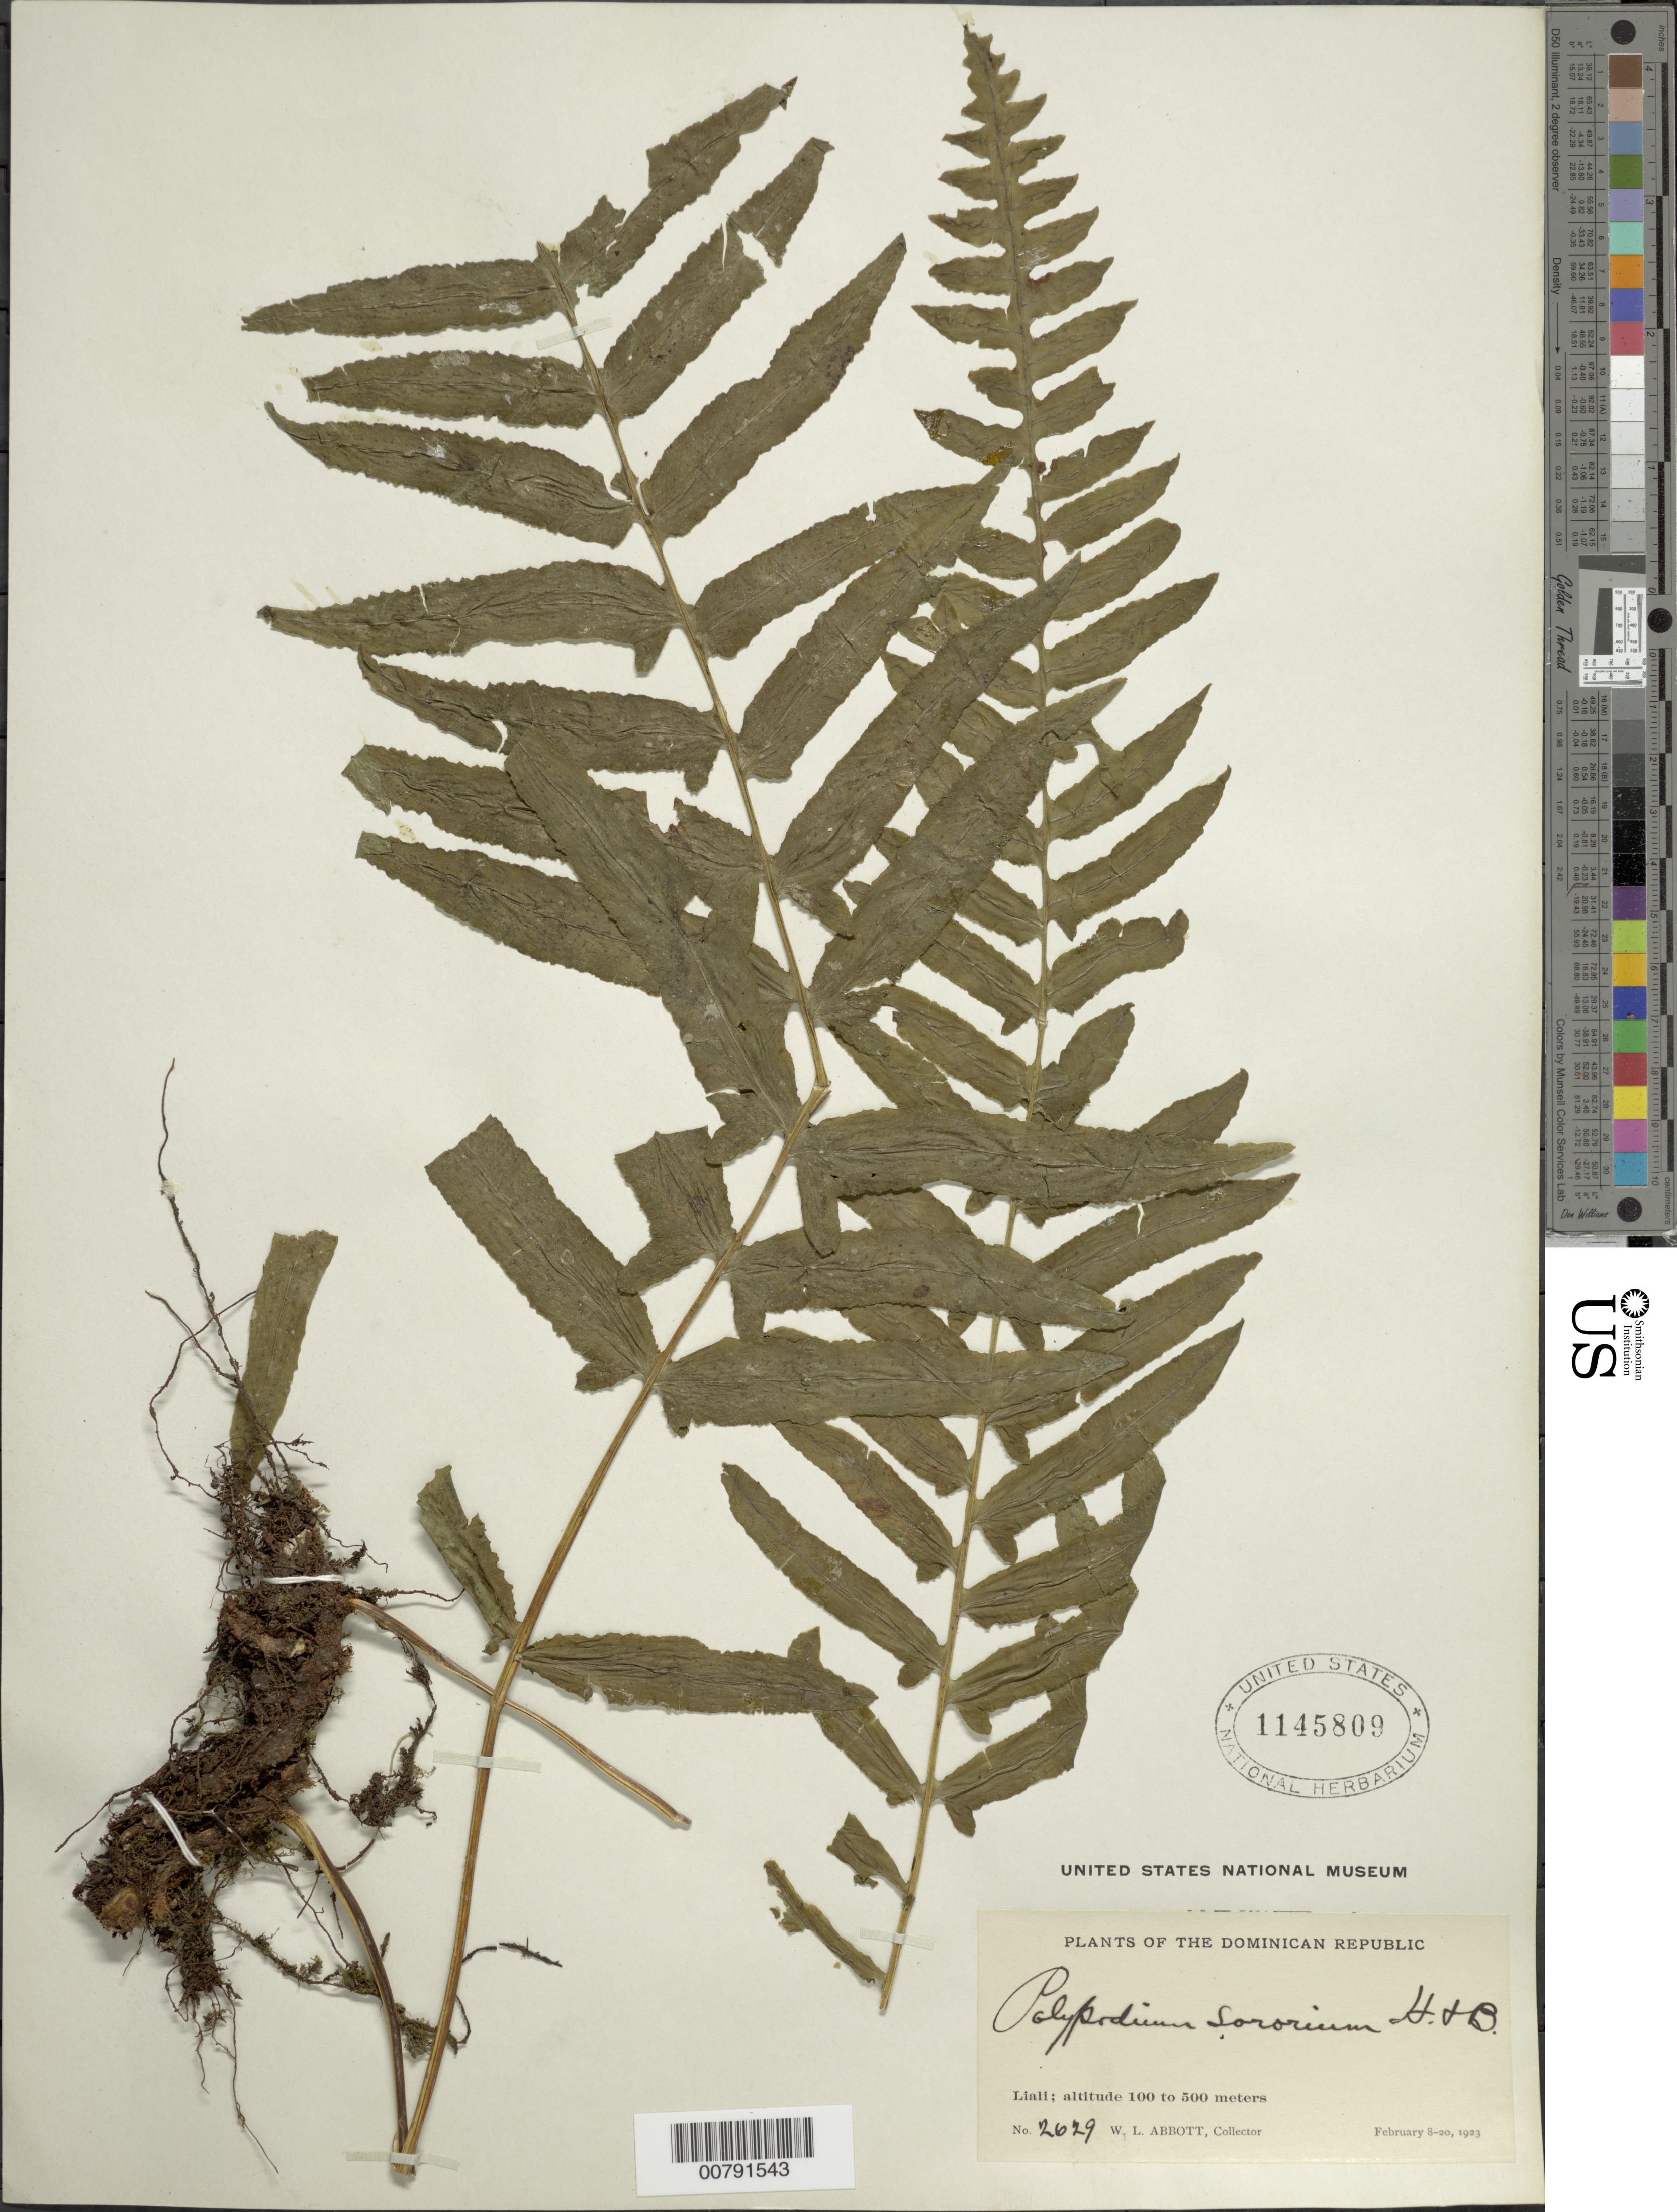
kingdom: Plantae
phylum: Tracheophyta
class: Polypodiopsida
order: Polypodiales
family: Polypodiaceae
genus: Polypodium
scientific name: Polypodium dulce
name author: Poir.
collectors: W. L. Abbott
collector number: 2629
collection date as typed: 08 Feb 1923 to 20 Feb 1923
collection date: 1923-02-08/1923-02-20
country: Dominican Republic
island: Hispaniola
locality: Liali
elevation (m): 100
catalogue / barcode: US 1145809